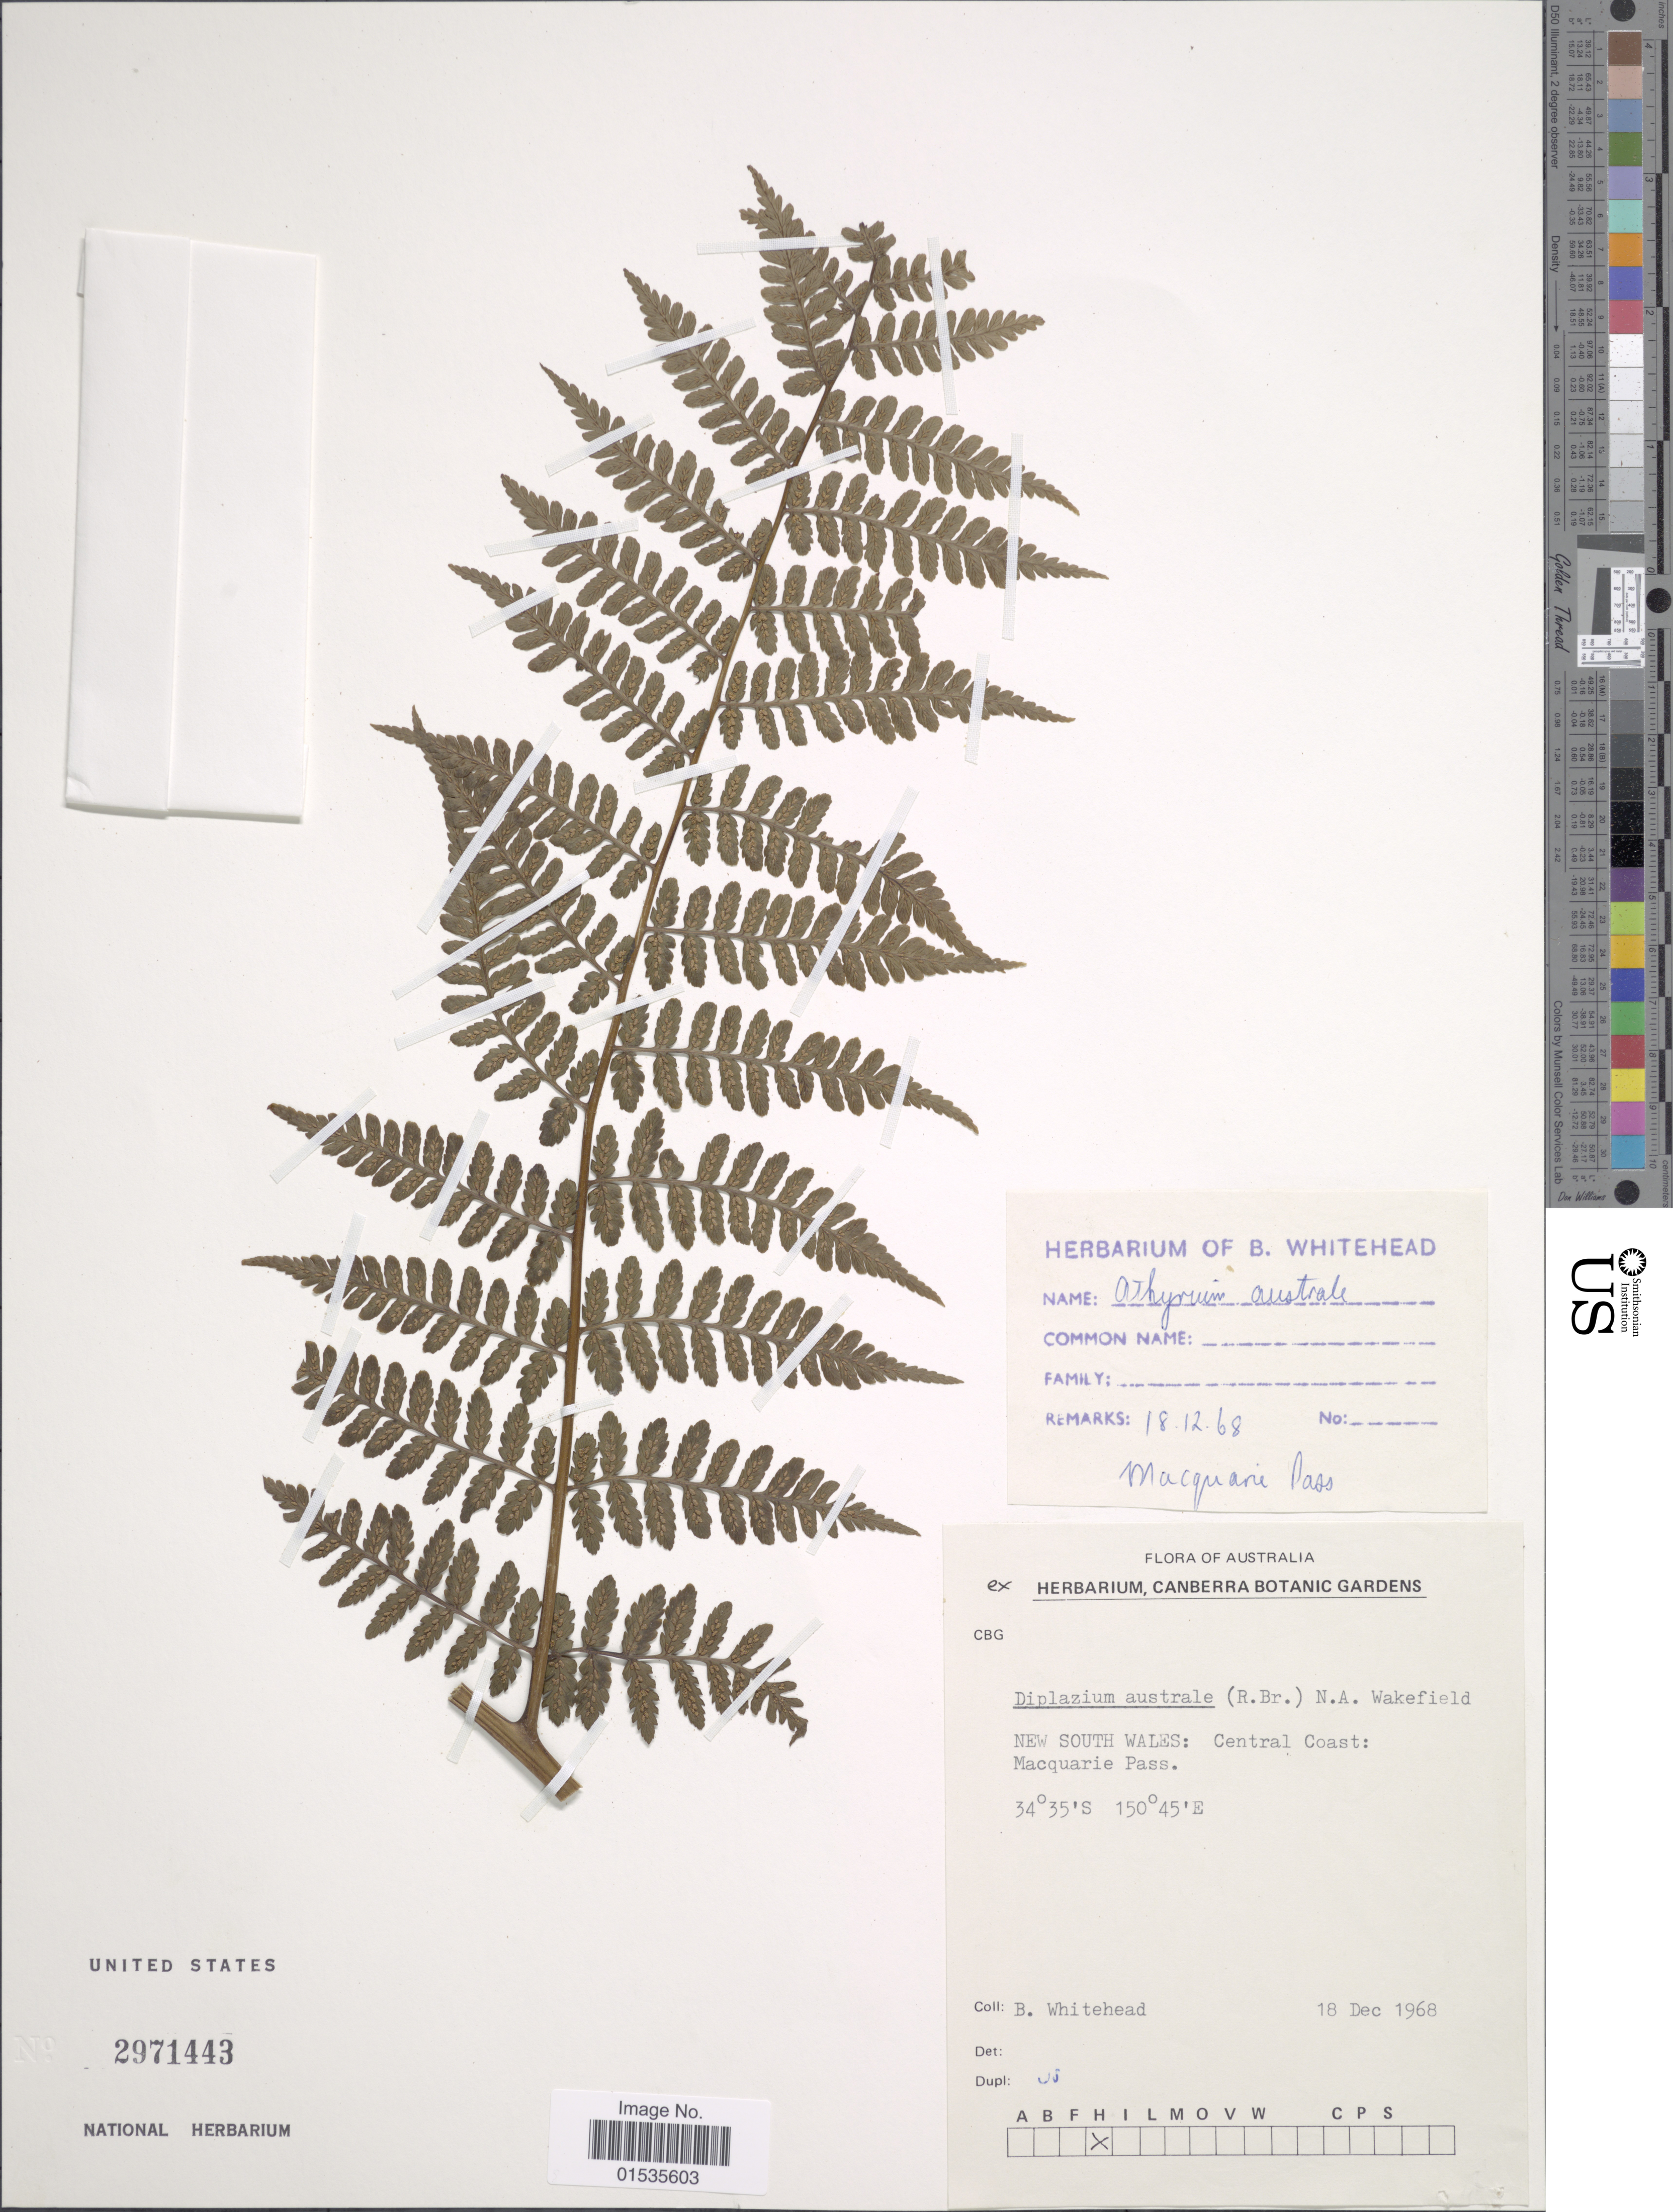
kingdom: Plantae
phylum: Tracheophyta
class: Polypodiopsida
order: Polypodiales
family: Athyriaceae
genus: Diplazium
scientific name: Diplazium australe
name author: (R. Br.) N.A. Wakef.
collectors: B. Whitehead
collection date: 1968-12-18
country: Australia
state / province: New South Wales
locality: Centrak Coast, Macuarie Pass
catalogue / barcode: US 2971443